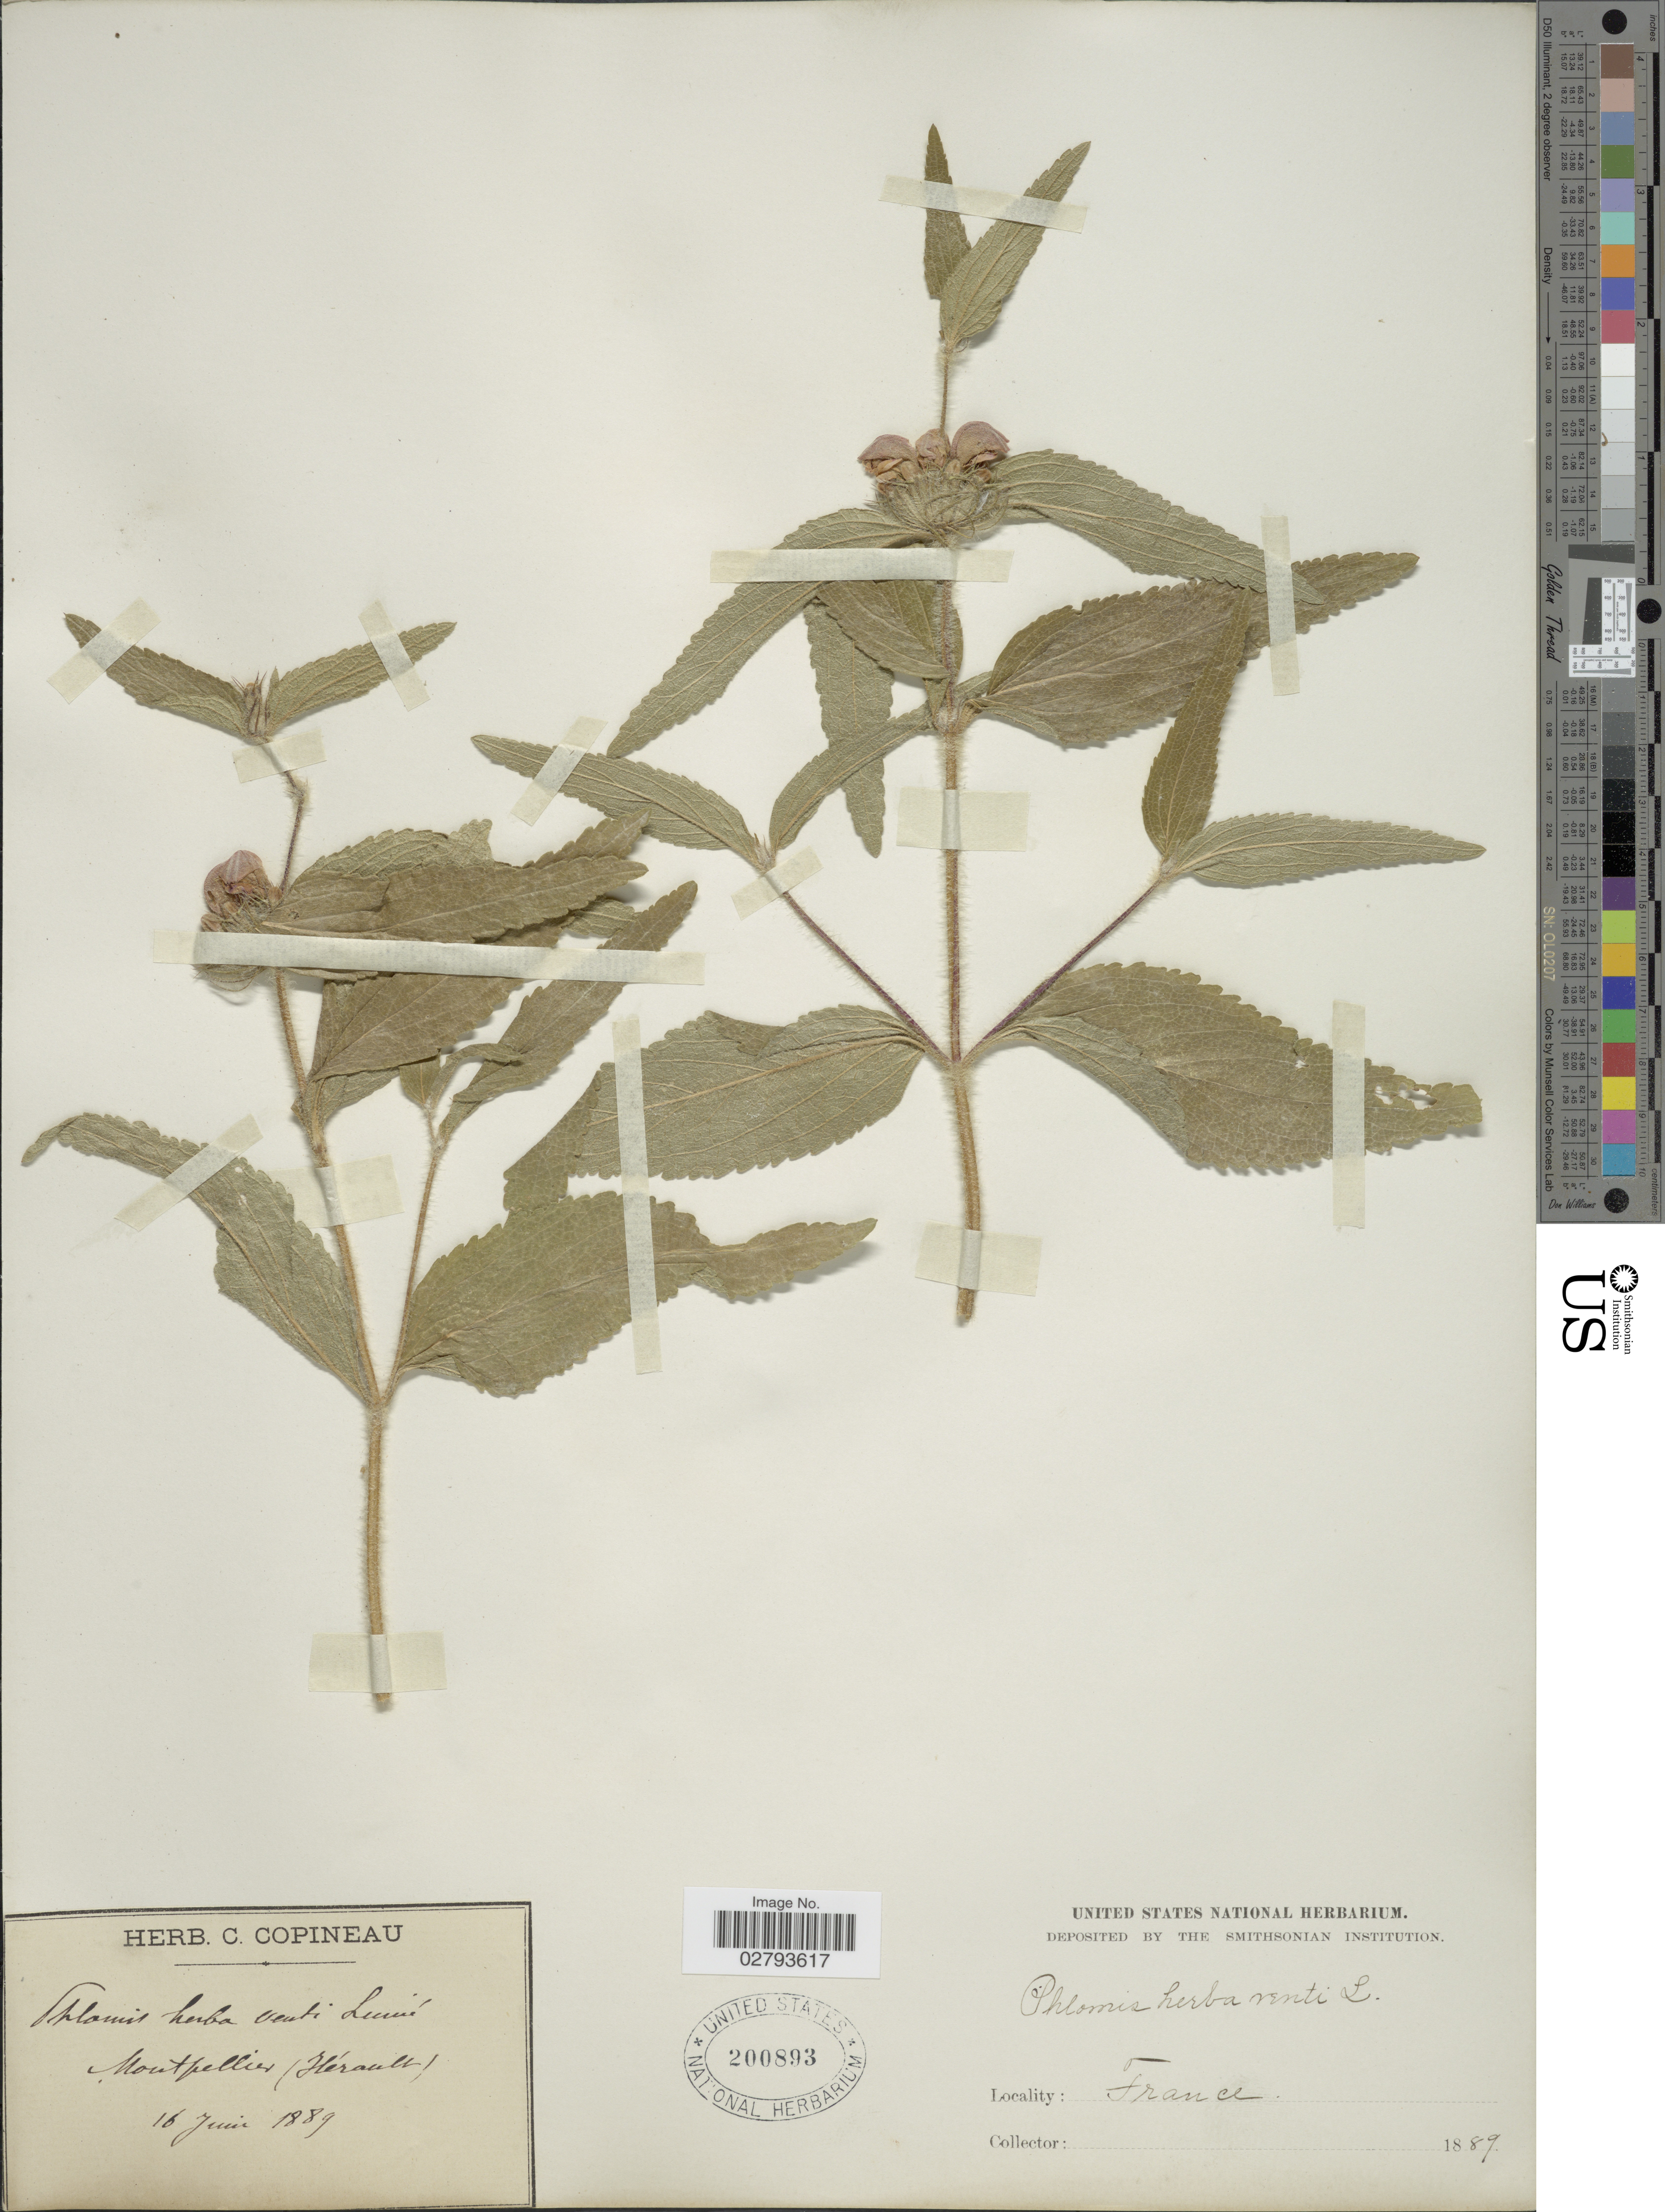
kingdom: Plantae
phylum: Tracheophyta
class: Magnoliopsida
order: Lamiales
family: Lamiaceae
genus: Phlomis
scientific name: Phlomis herba-venti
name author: L.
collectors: ex herb. C. Copineau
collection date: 1889-06-16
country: France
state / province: Occitanie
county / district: Hérault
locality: Montpellier (Hérault).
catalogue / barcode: US 200893